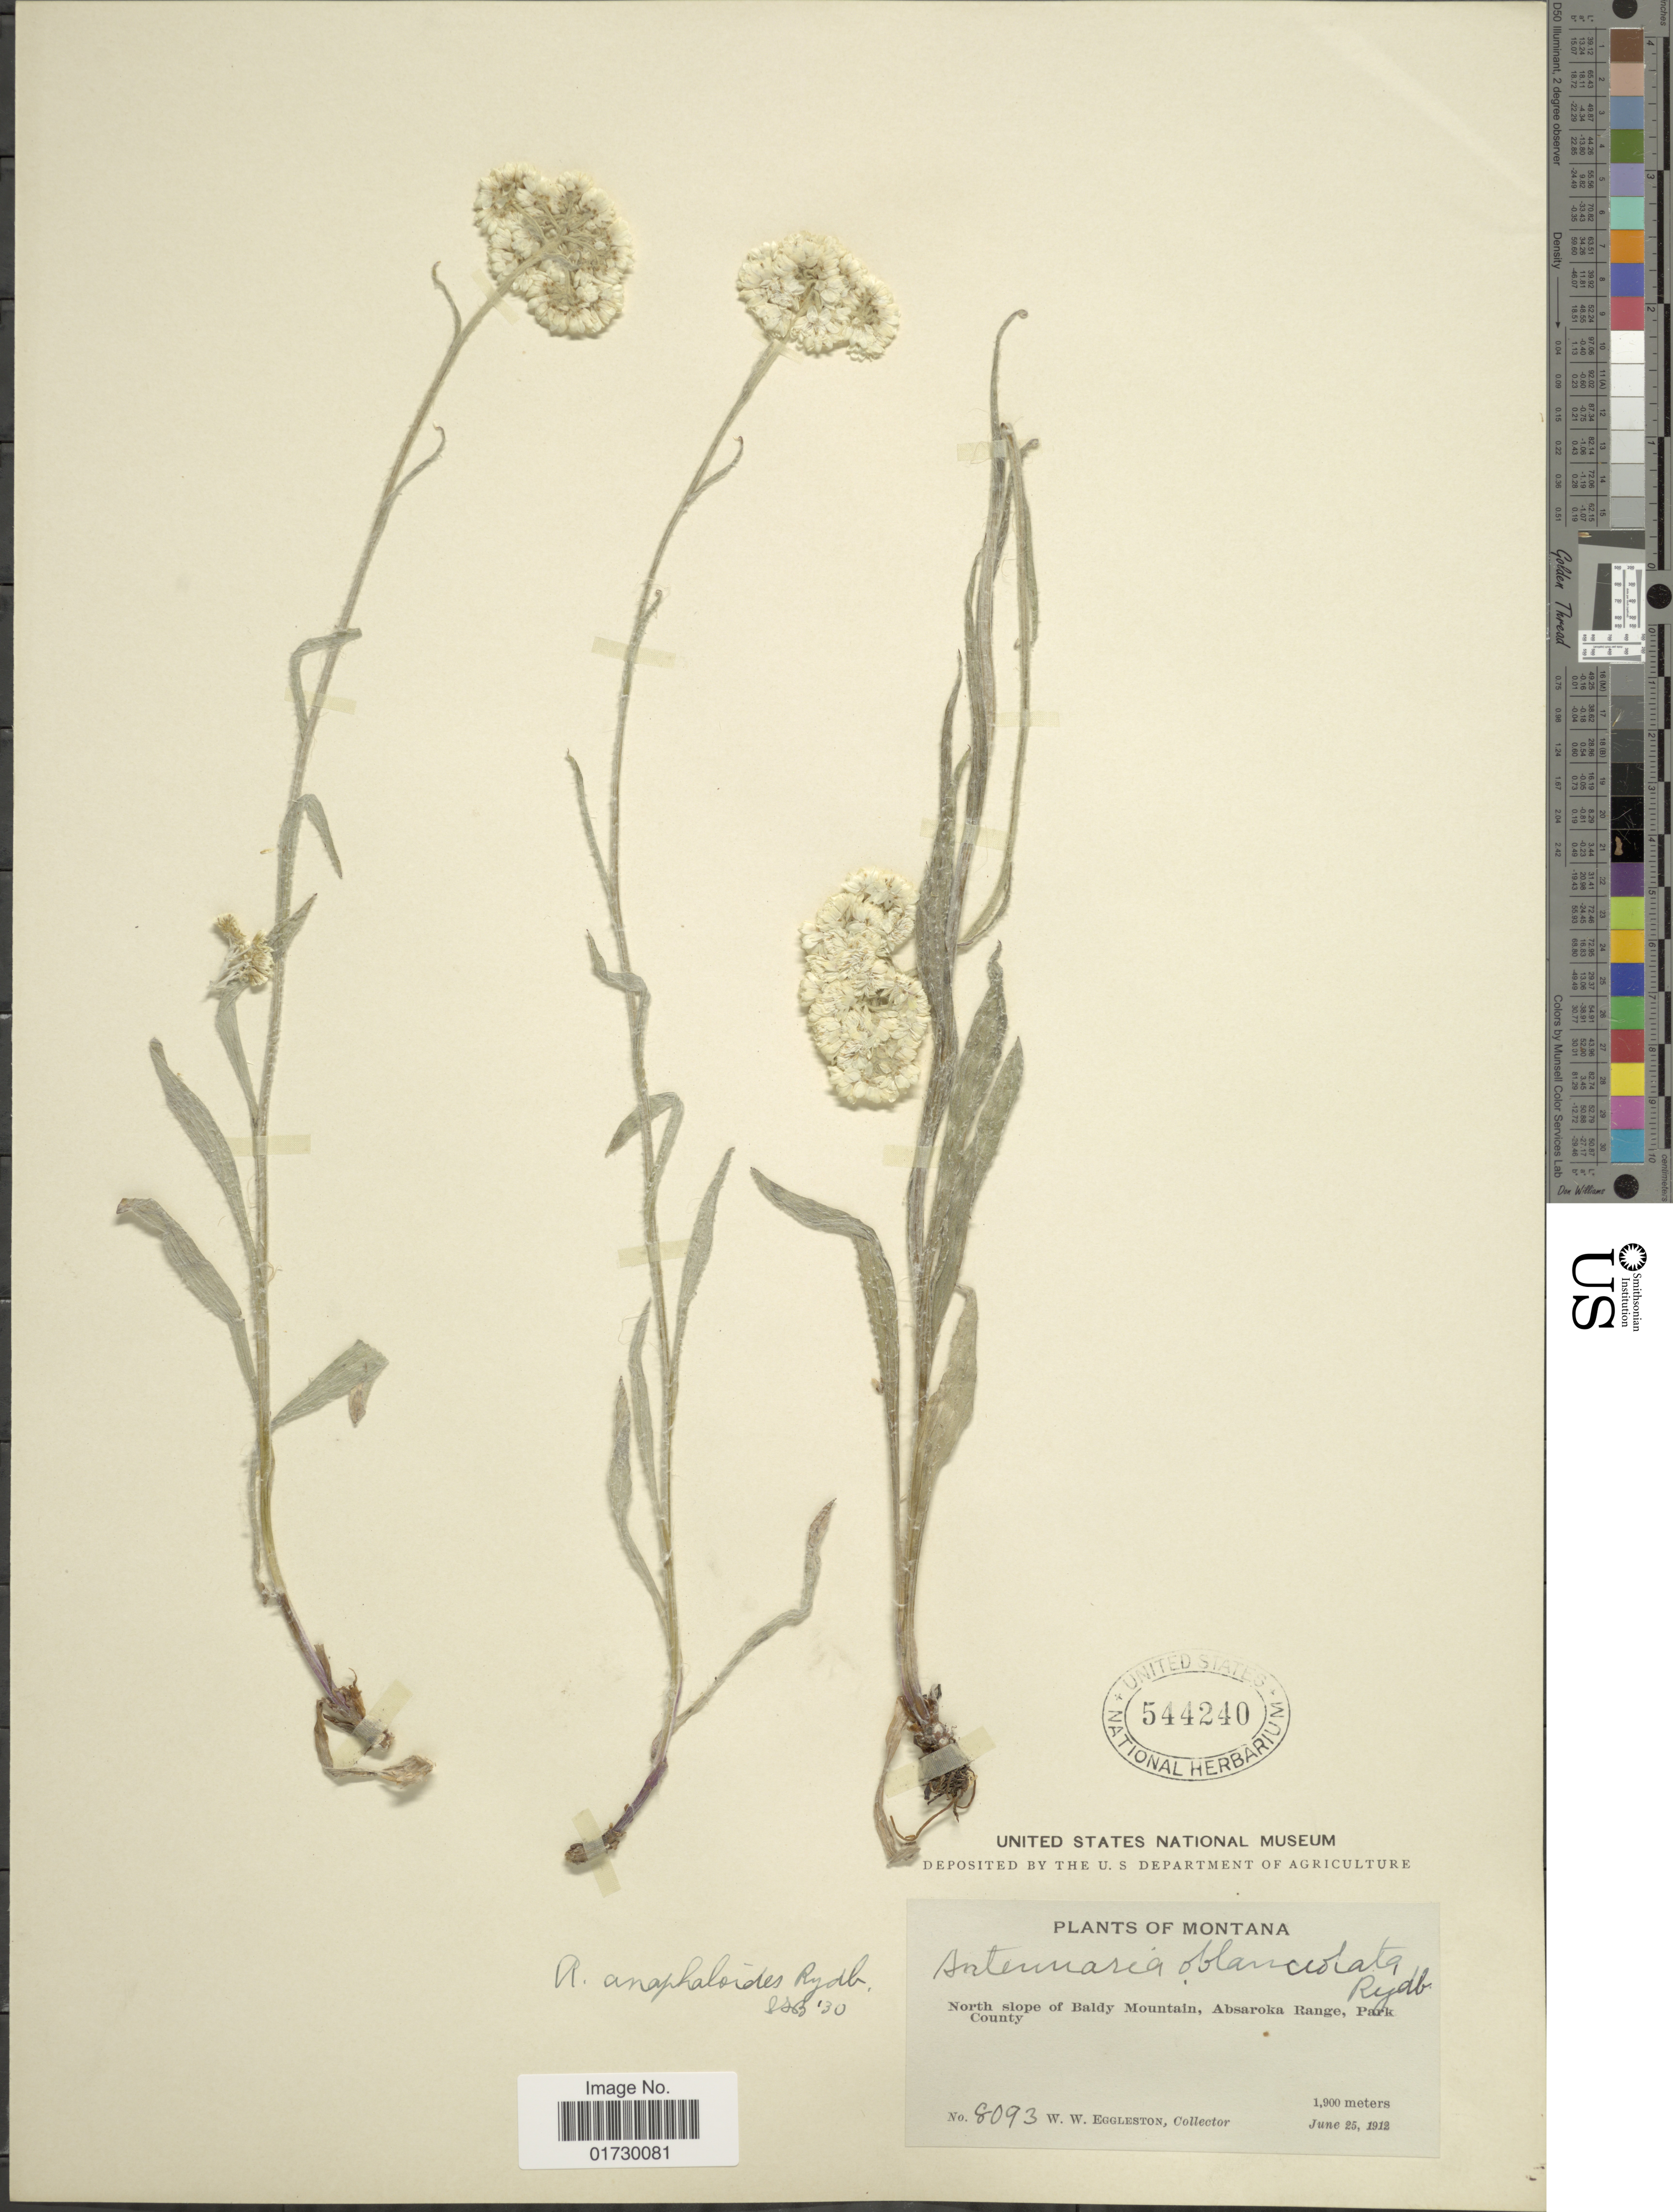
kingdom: Plantae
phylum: Tracheophyta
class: Magnoliopsida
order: Asterales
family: Asteraceae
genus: Antennaria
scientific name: Antennaria anaphaloides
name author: Rydb.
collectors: W. W. Eggleston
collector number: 8093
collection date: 1912-06-25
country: United States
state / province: Montana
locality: North slope of Baldy Mountain, Absaroka Range, Park County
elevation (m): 1900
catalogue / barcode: US 544240